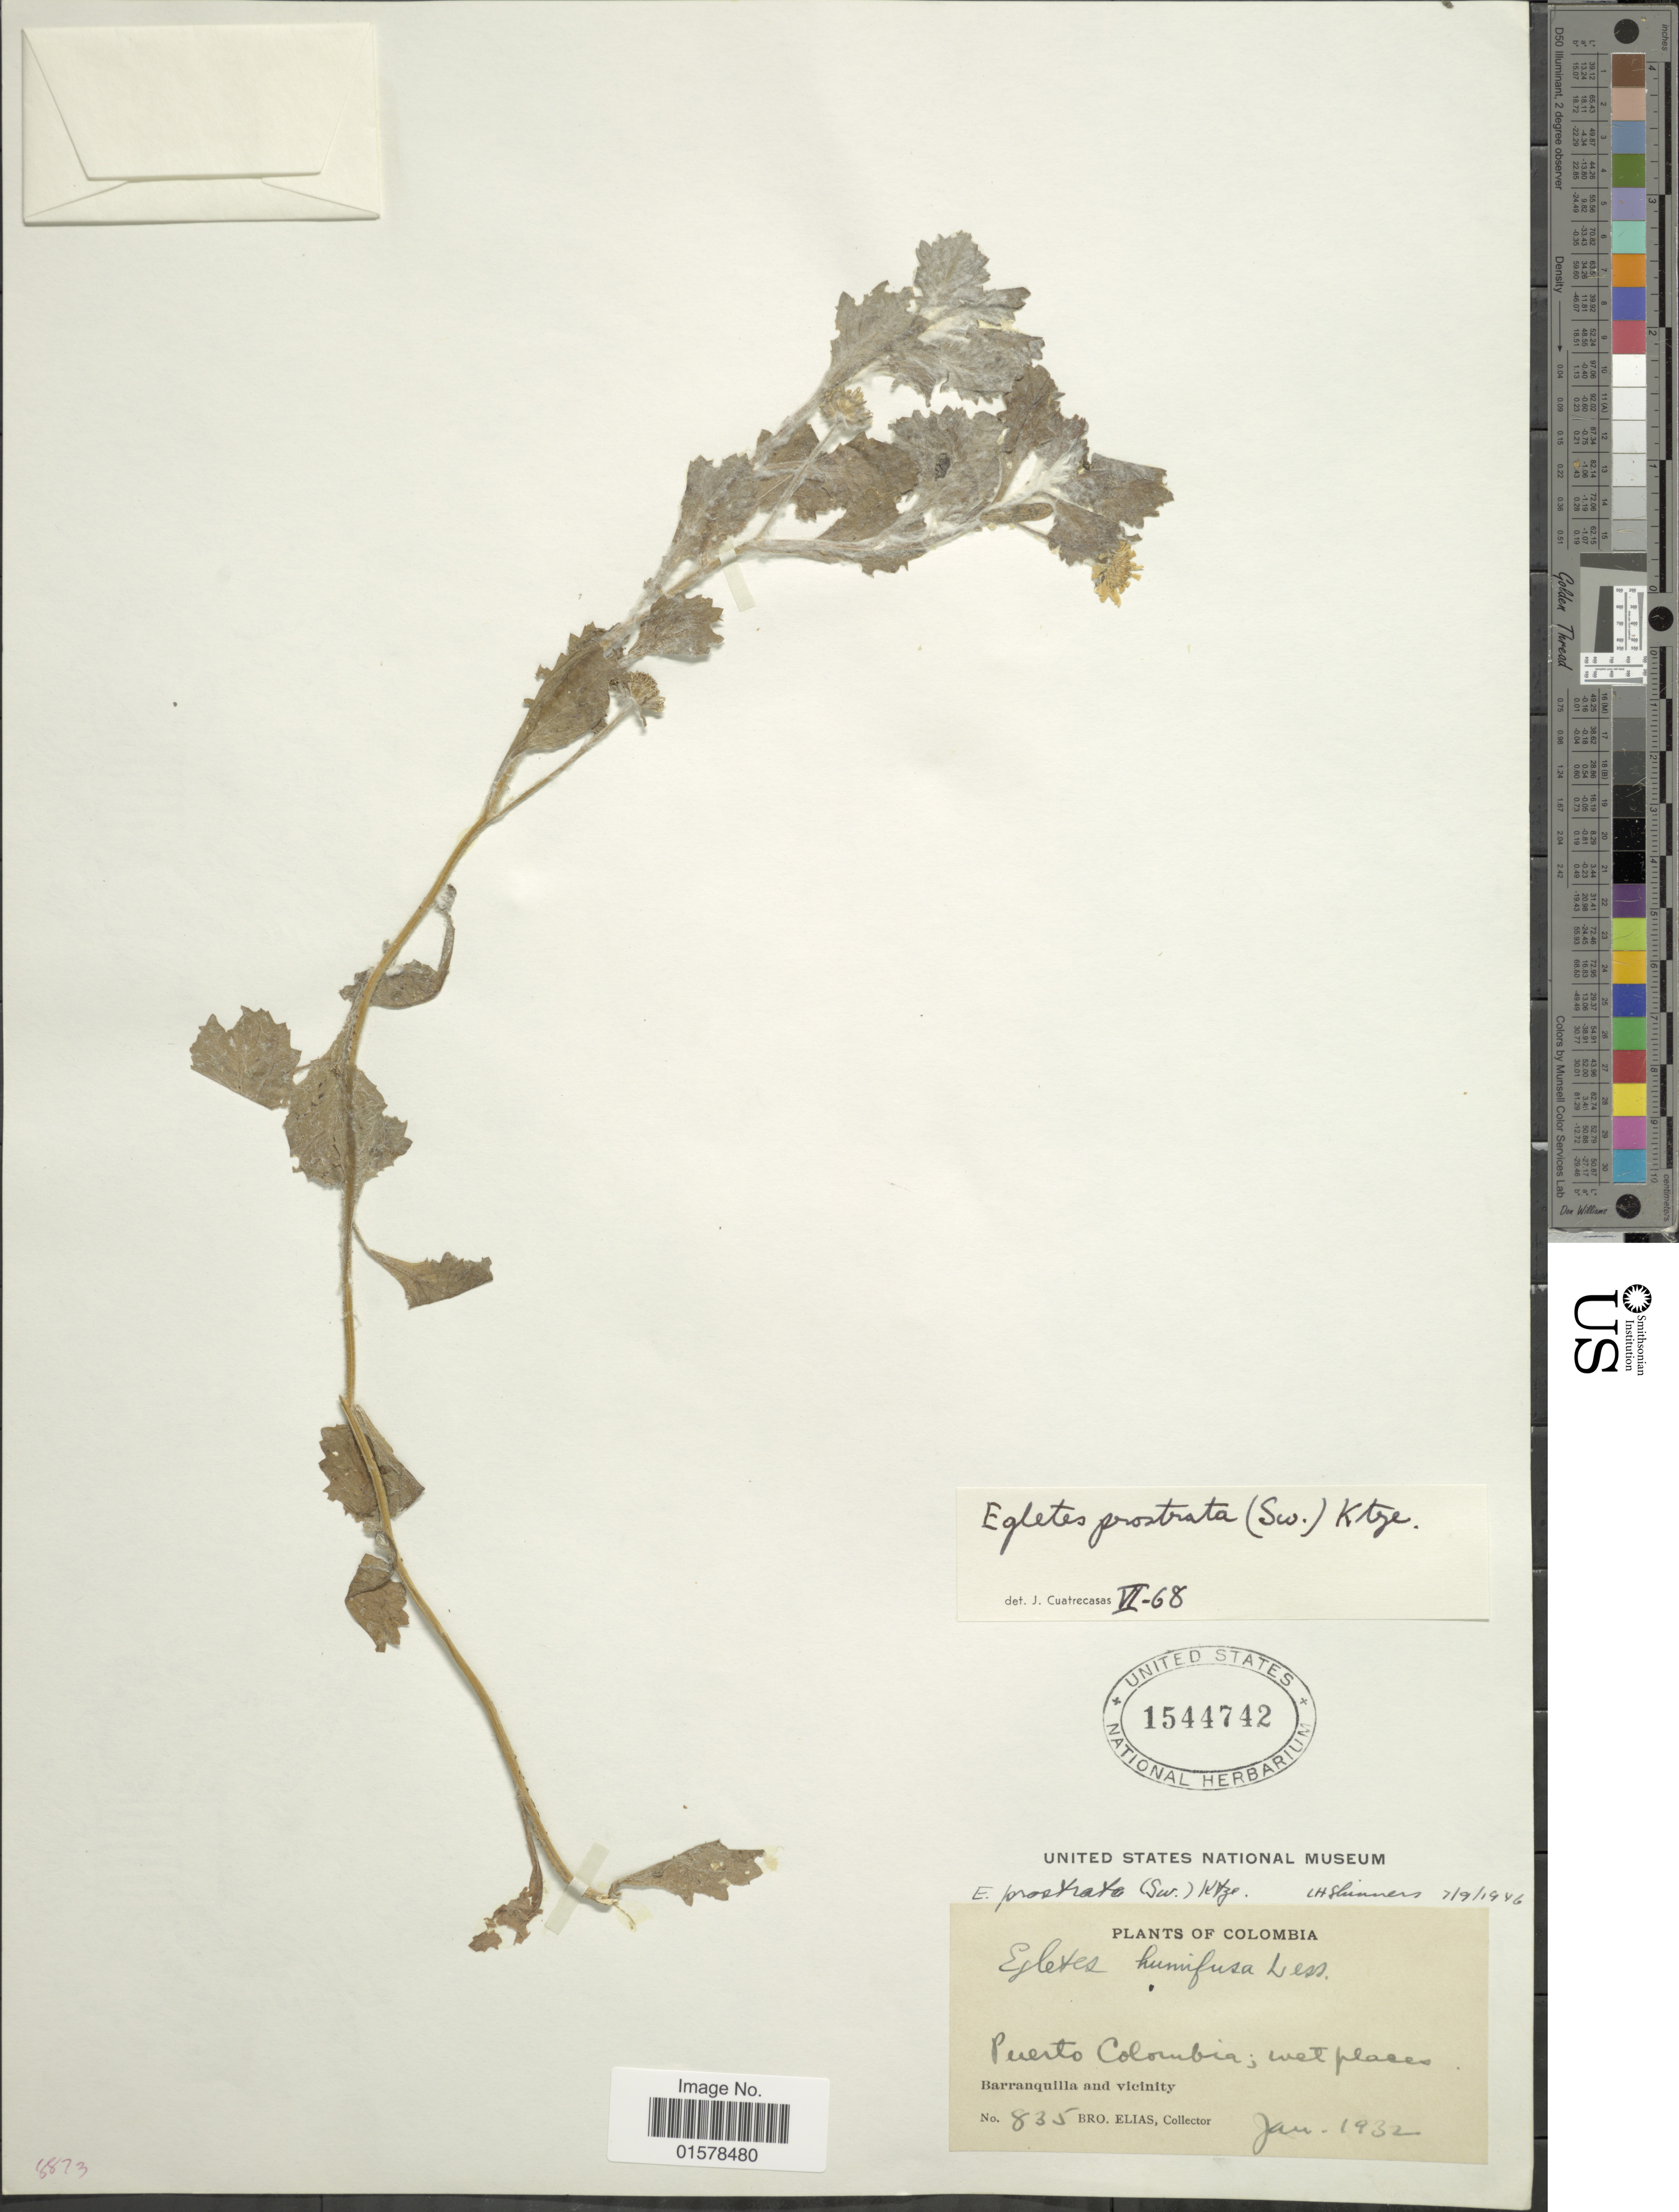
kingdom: Plantae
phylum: Tracheophyta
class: Magnoliopsida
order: Asterales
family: Asteraceae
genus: Egletes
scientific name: Egletes prostrata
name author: (Sw.) Kuntze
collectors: Bro. Elias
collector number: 835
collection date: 1932-01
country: Colombia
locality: Puerto Colombia, Barranquila and vicinity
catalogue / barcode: US 1544742